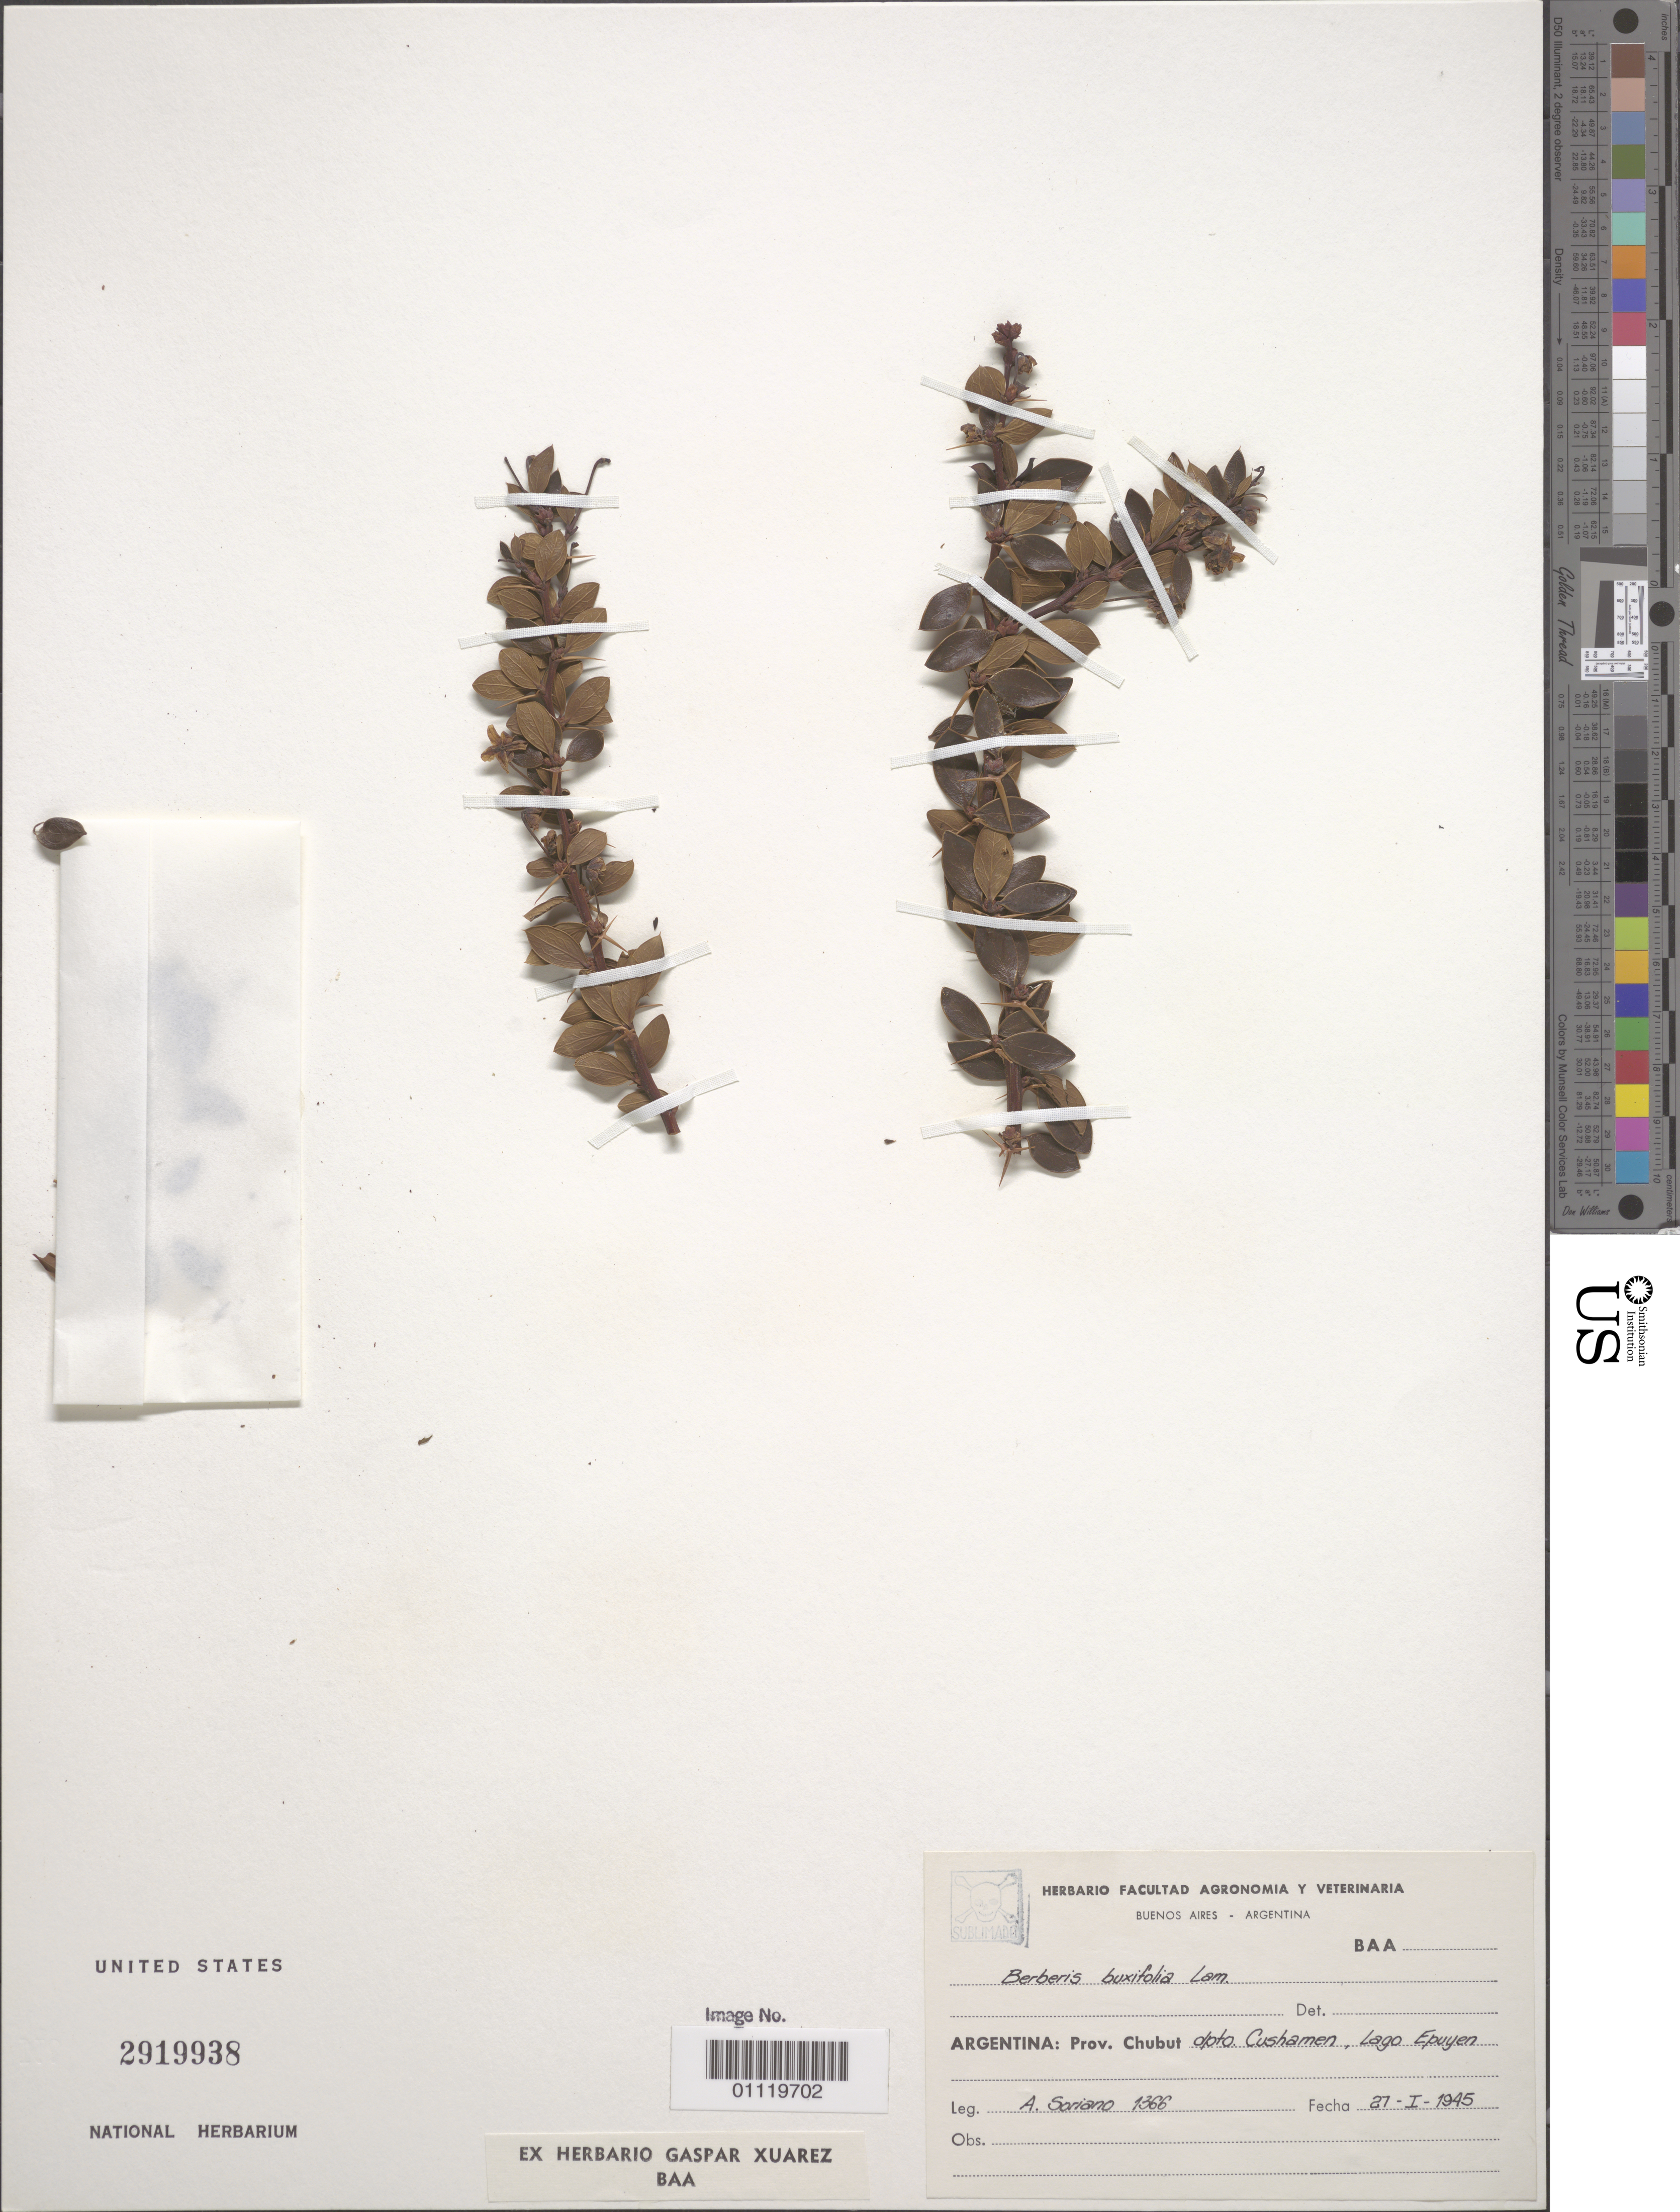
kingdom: Plantae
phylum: Tracheophyta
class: Magnoliopsida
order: Ranunculales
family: Berberidaceae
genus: Berberis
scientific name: Berberis buxifolia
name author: Lam.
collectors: A. Soriano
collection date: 1945-01-27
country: Argentina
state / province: Chubut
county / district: Cushamen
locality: Lago Epuyen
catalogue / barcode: US 2919938